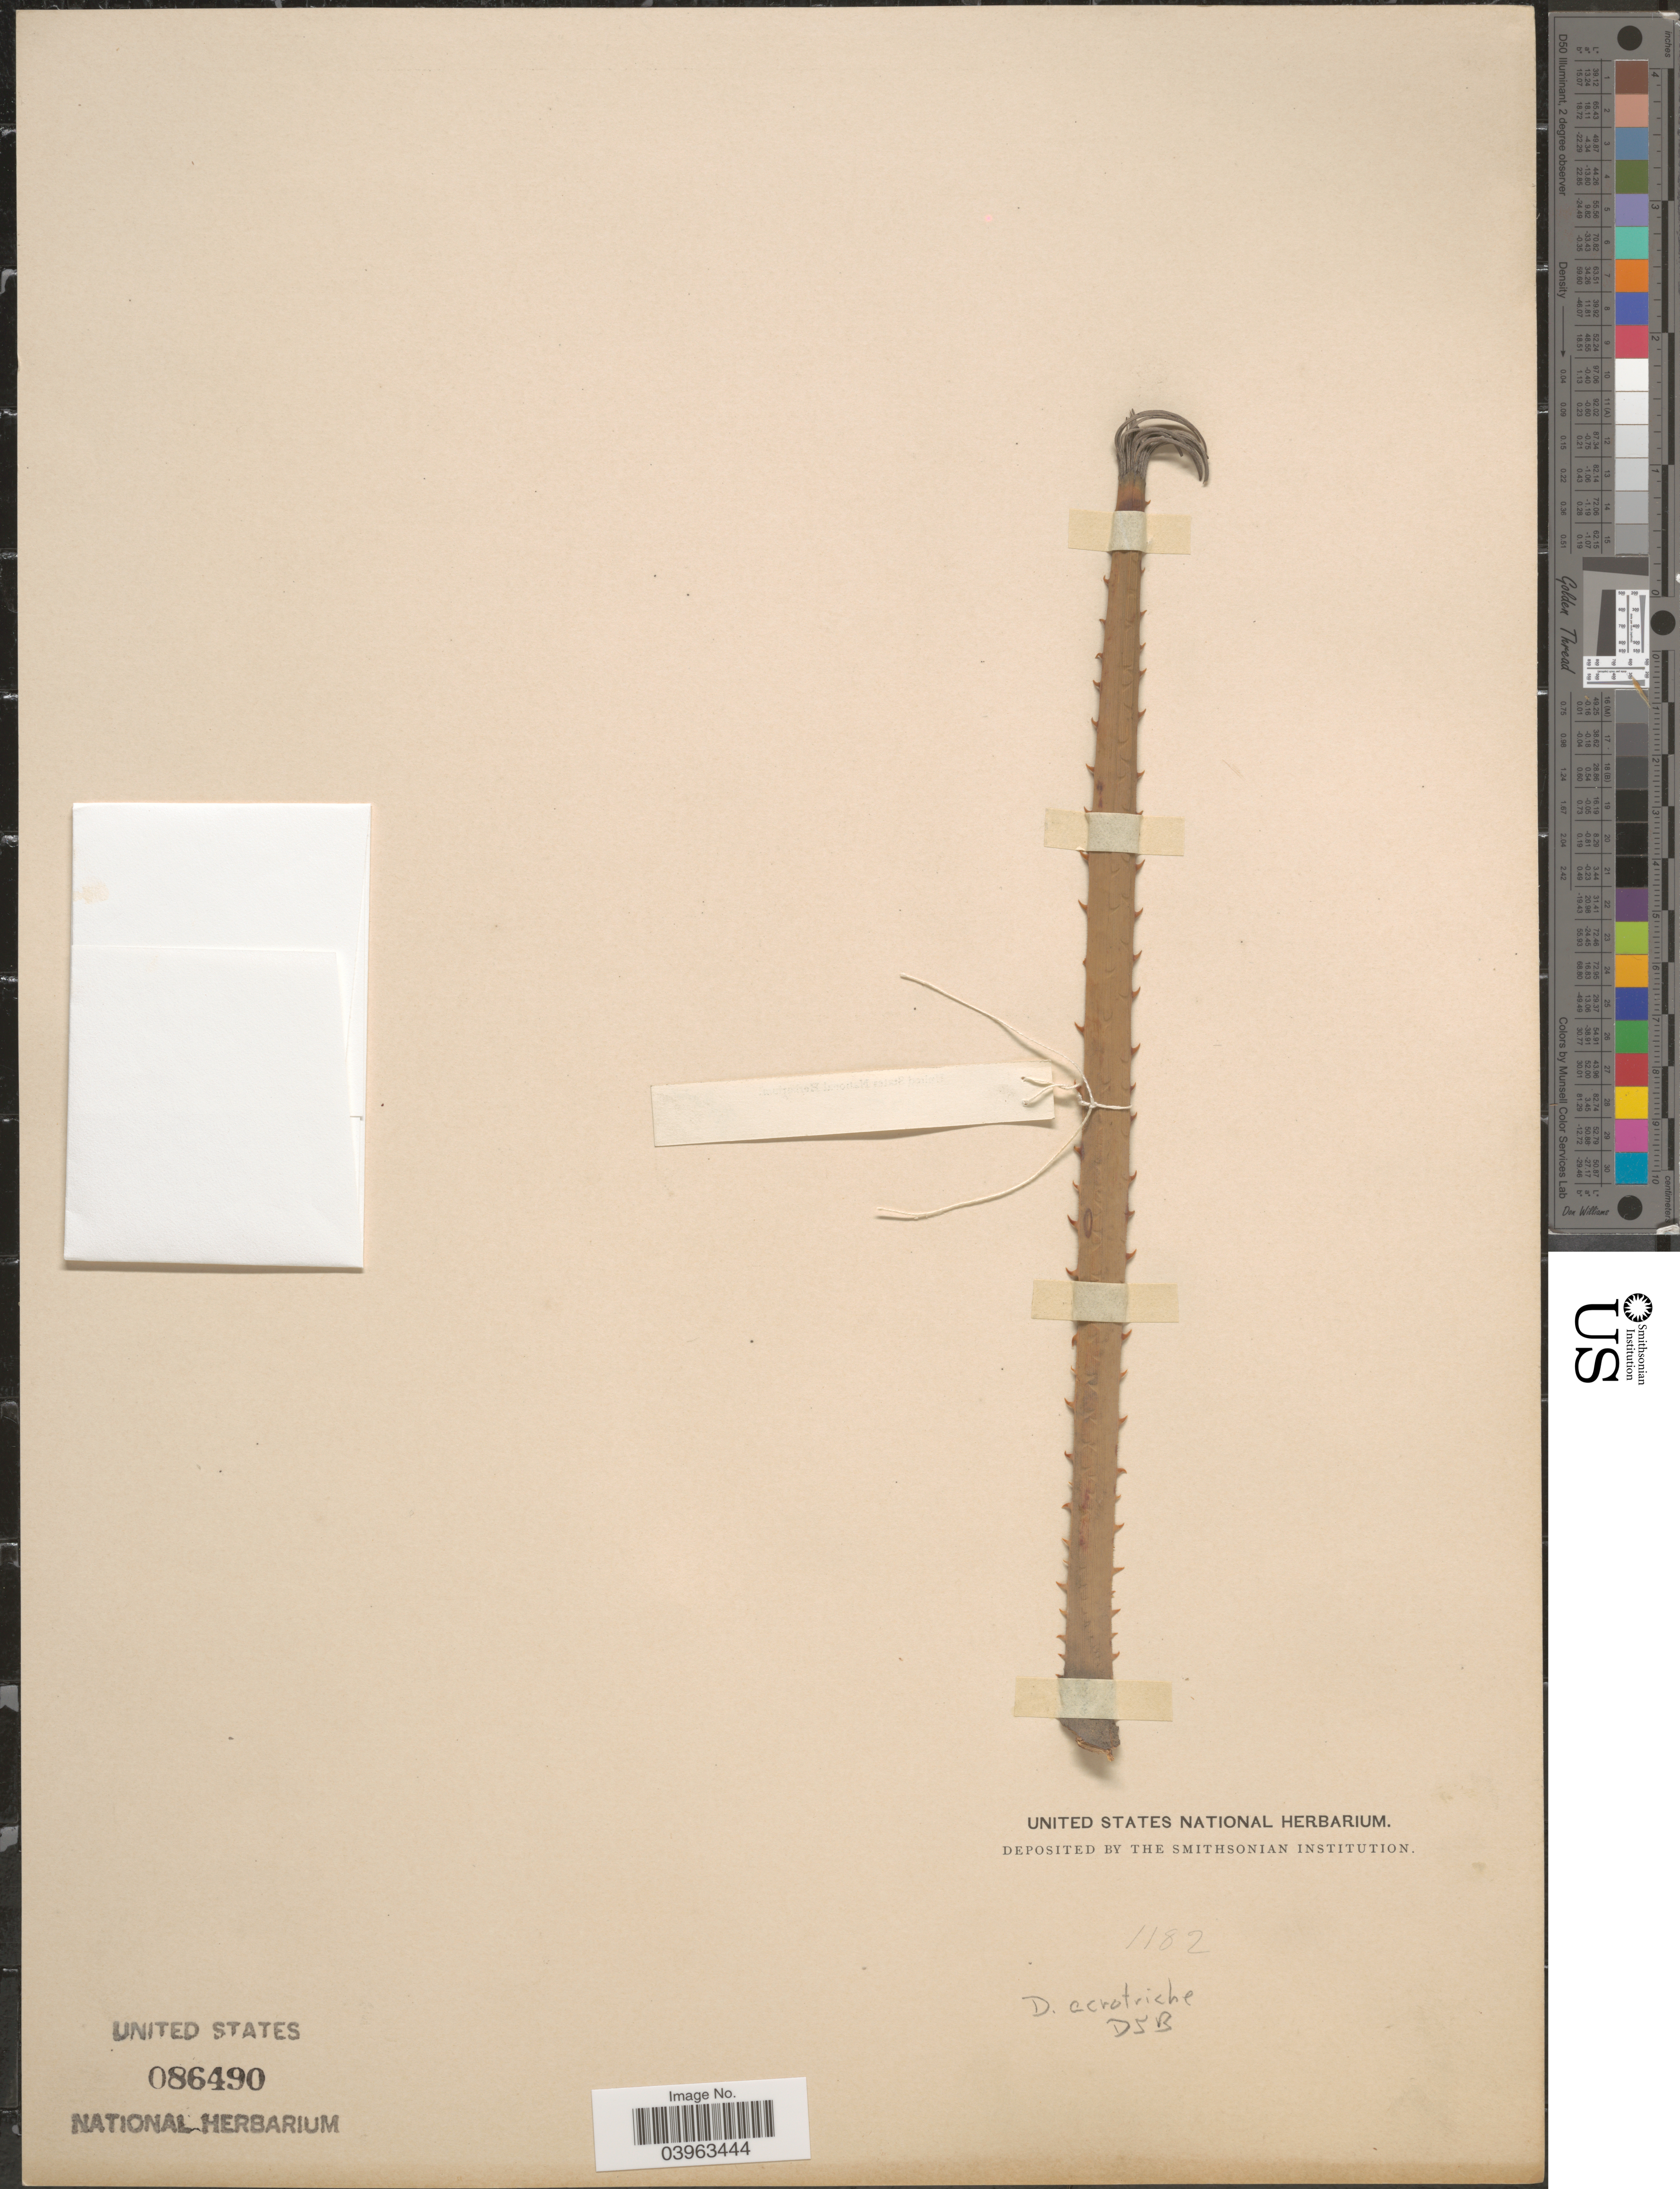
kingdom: Plantae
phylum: Tracheophyta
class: Liliopsida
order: Asparagales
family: Asparagaceae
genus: Dasylirion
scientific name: Dasylirion acrotrichum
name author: (Schiede) Zucc.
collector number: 1182?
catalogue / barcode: US 86490